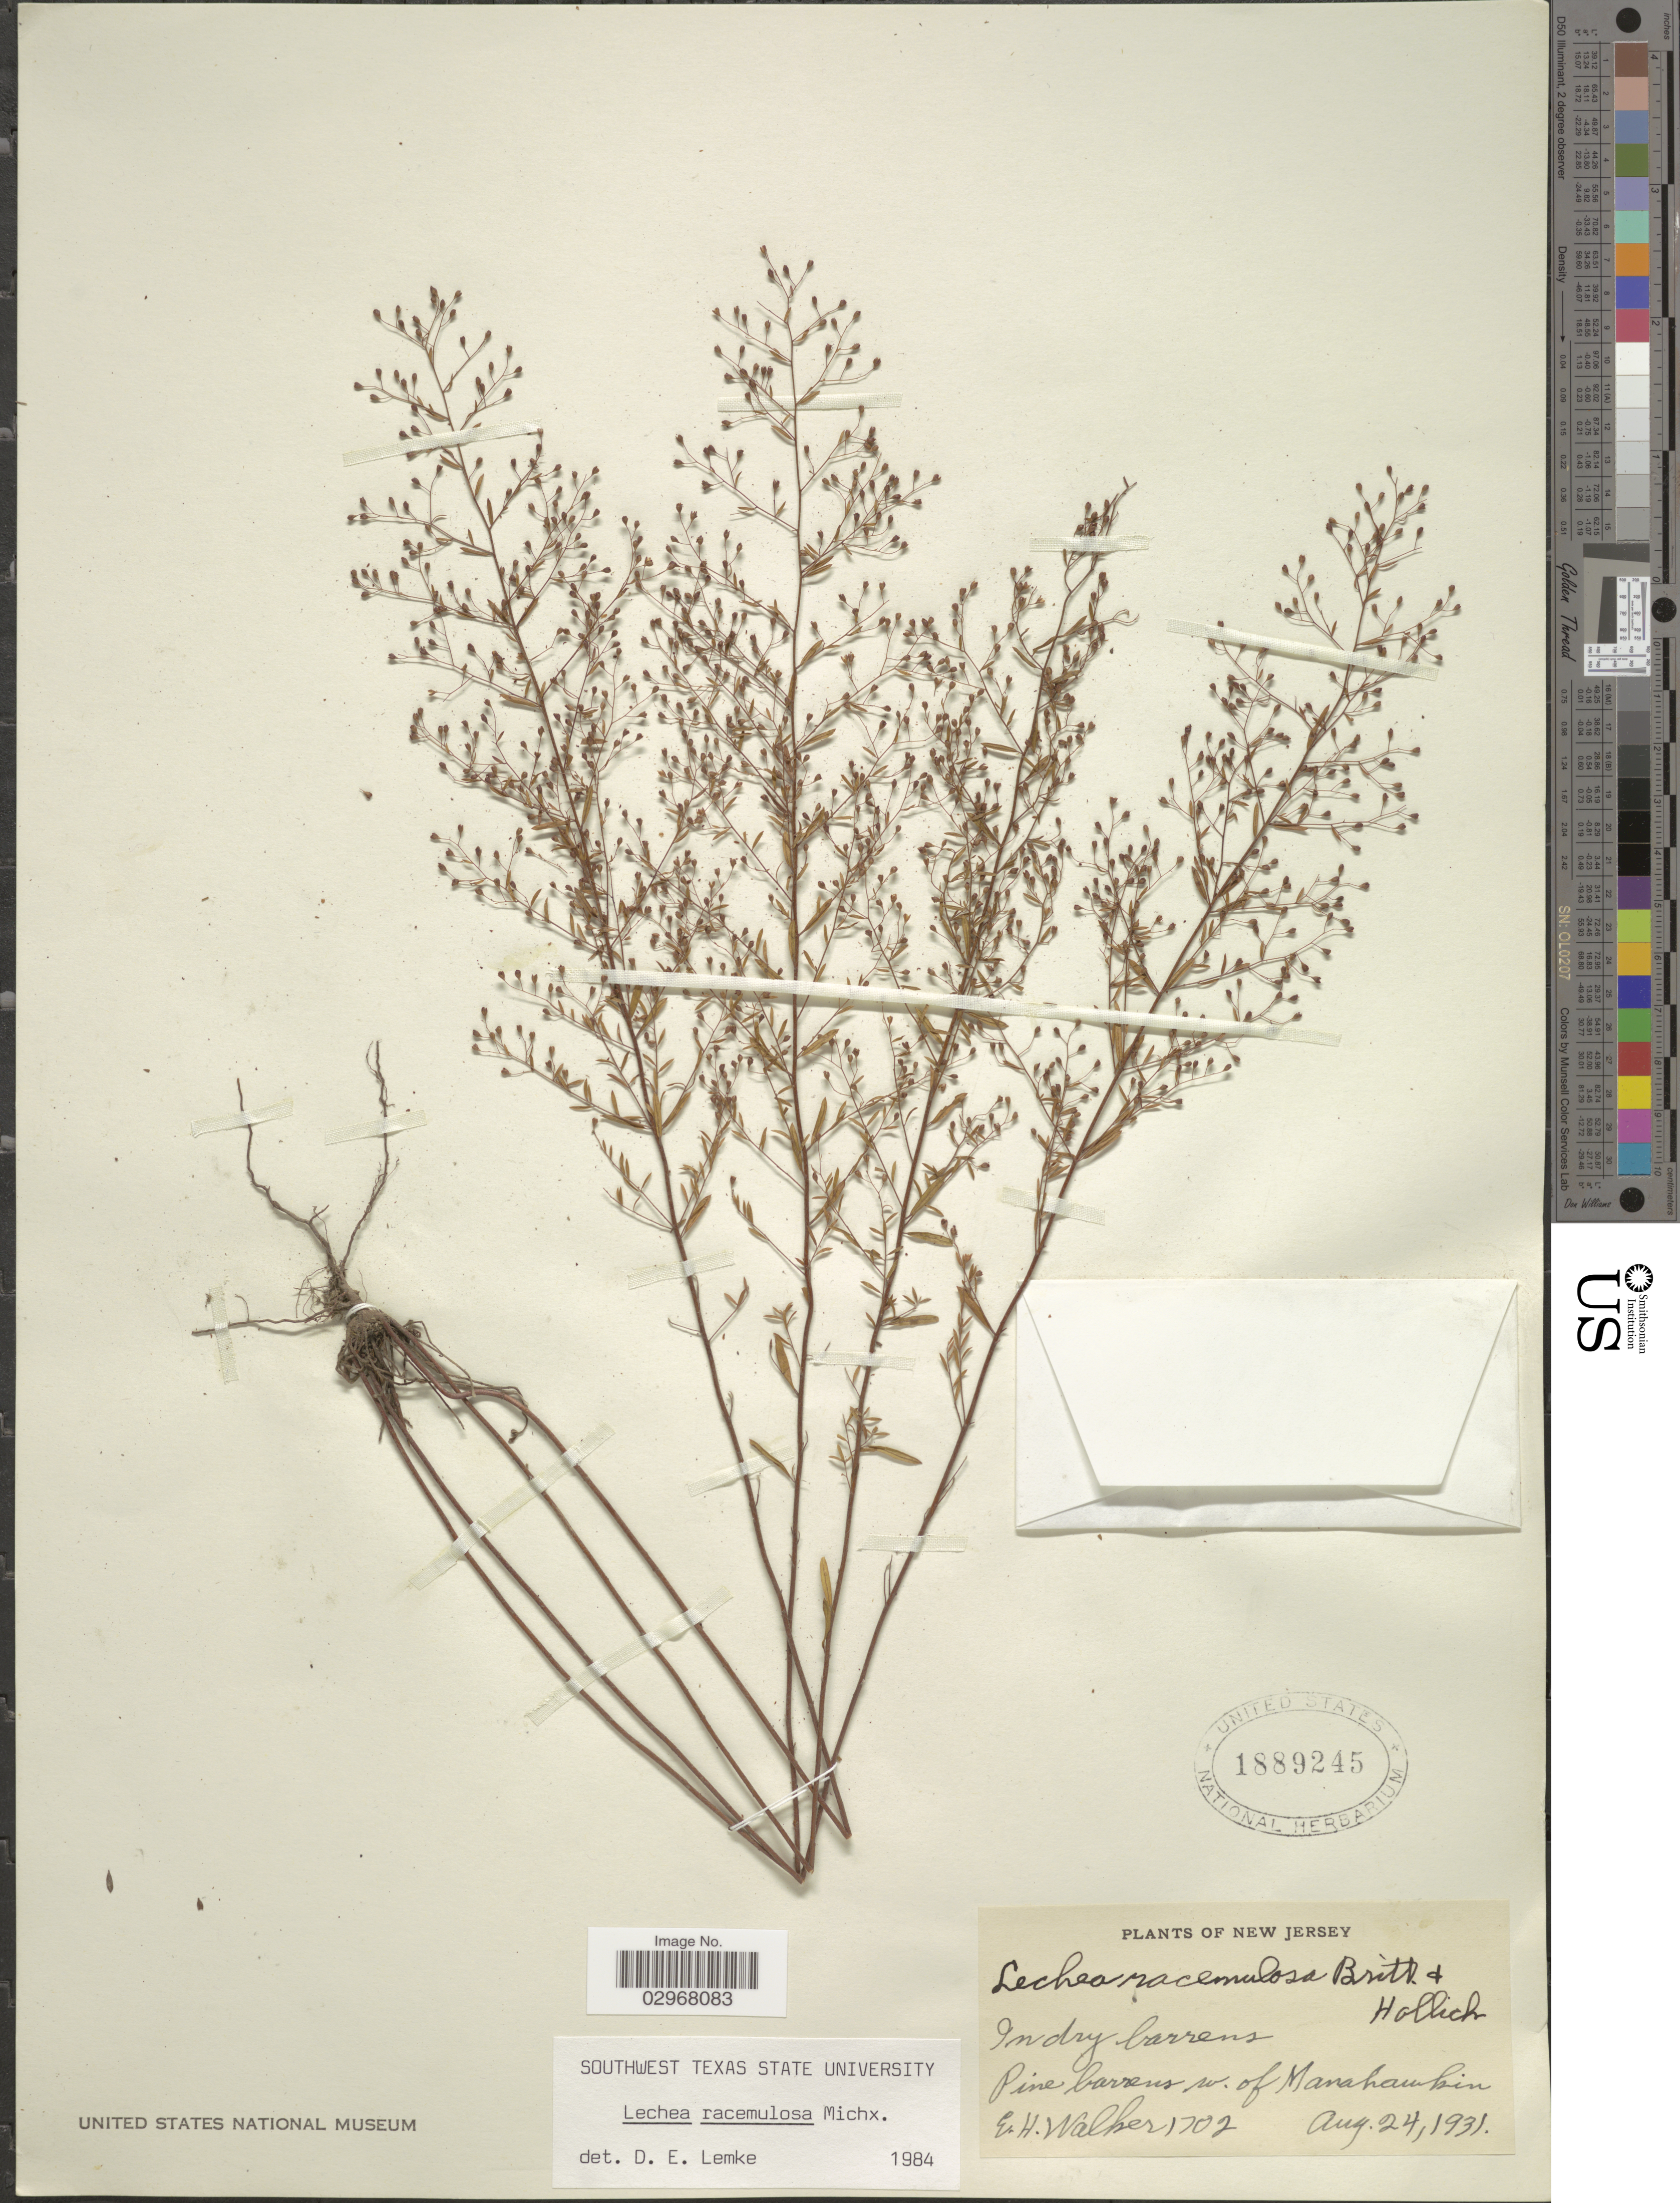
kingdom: Plantae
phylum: Tracheophyta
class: Magnoliopsida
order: Malvales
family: Cistaceae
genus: Lechea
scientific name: Lechea racemulosa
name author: Michx.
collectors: E. H. Walker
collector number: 1702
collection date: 1931-08-24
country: United States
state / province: New Jersey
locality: Pine barrens w. of Manahawkin.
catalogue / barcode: US 1889245